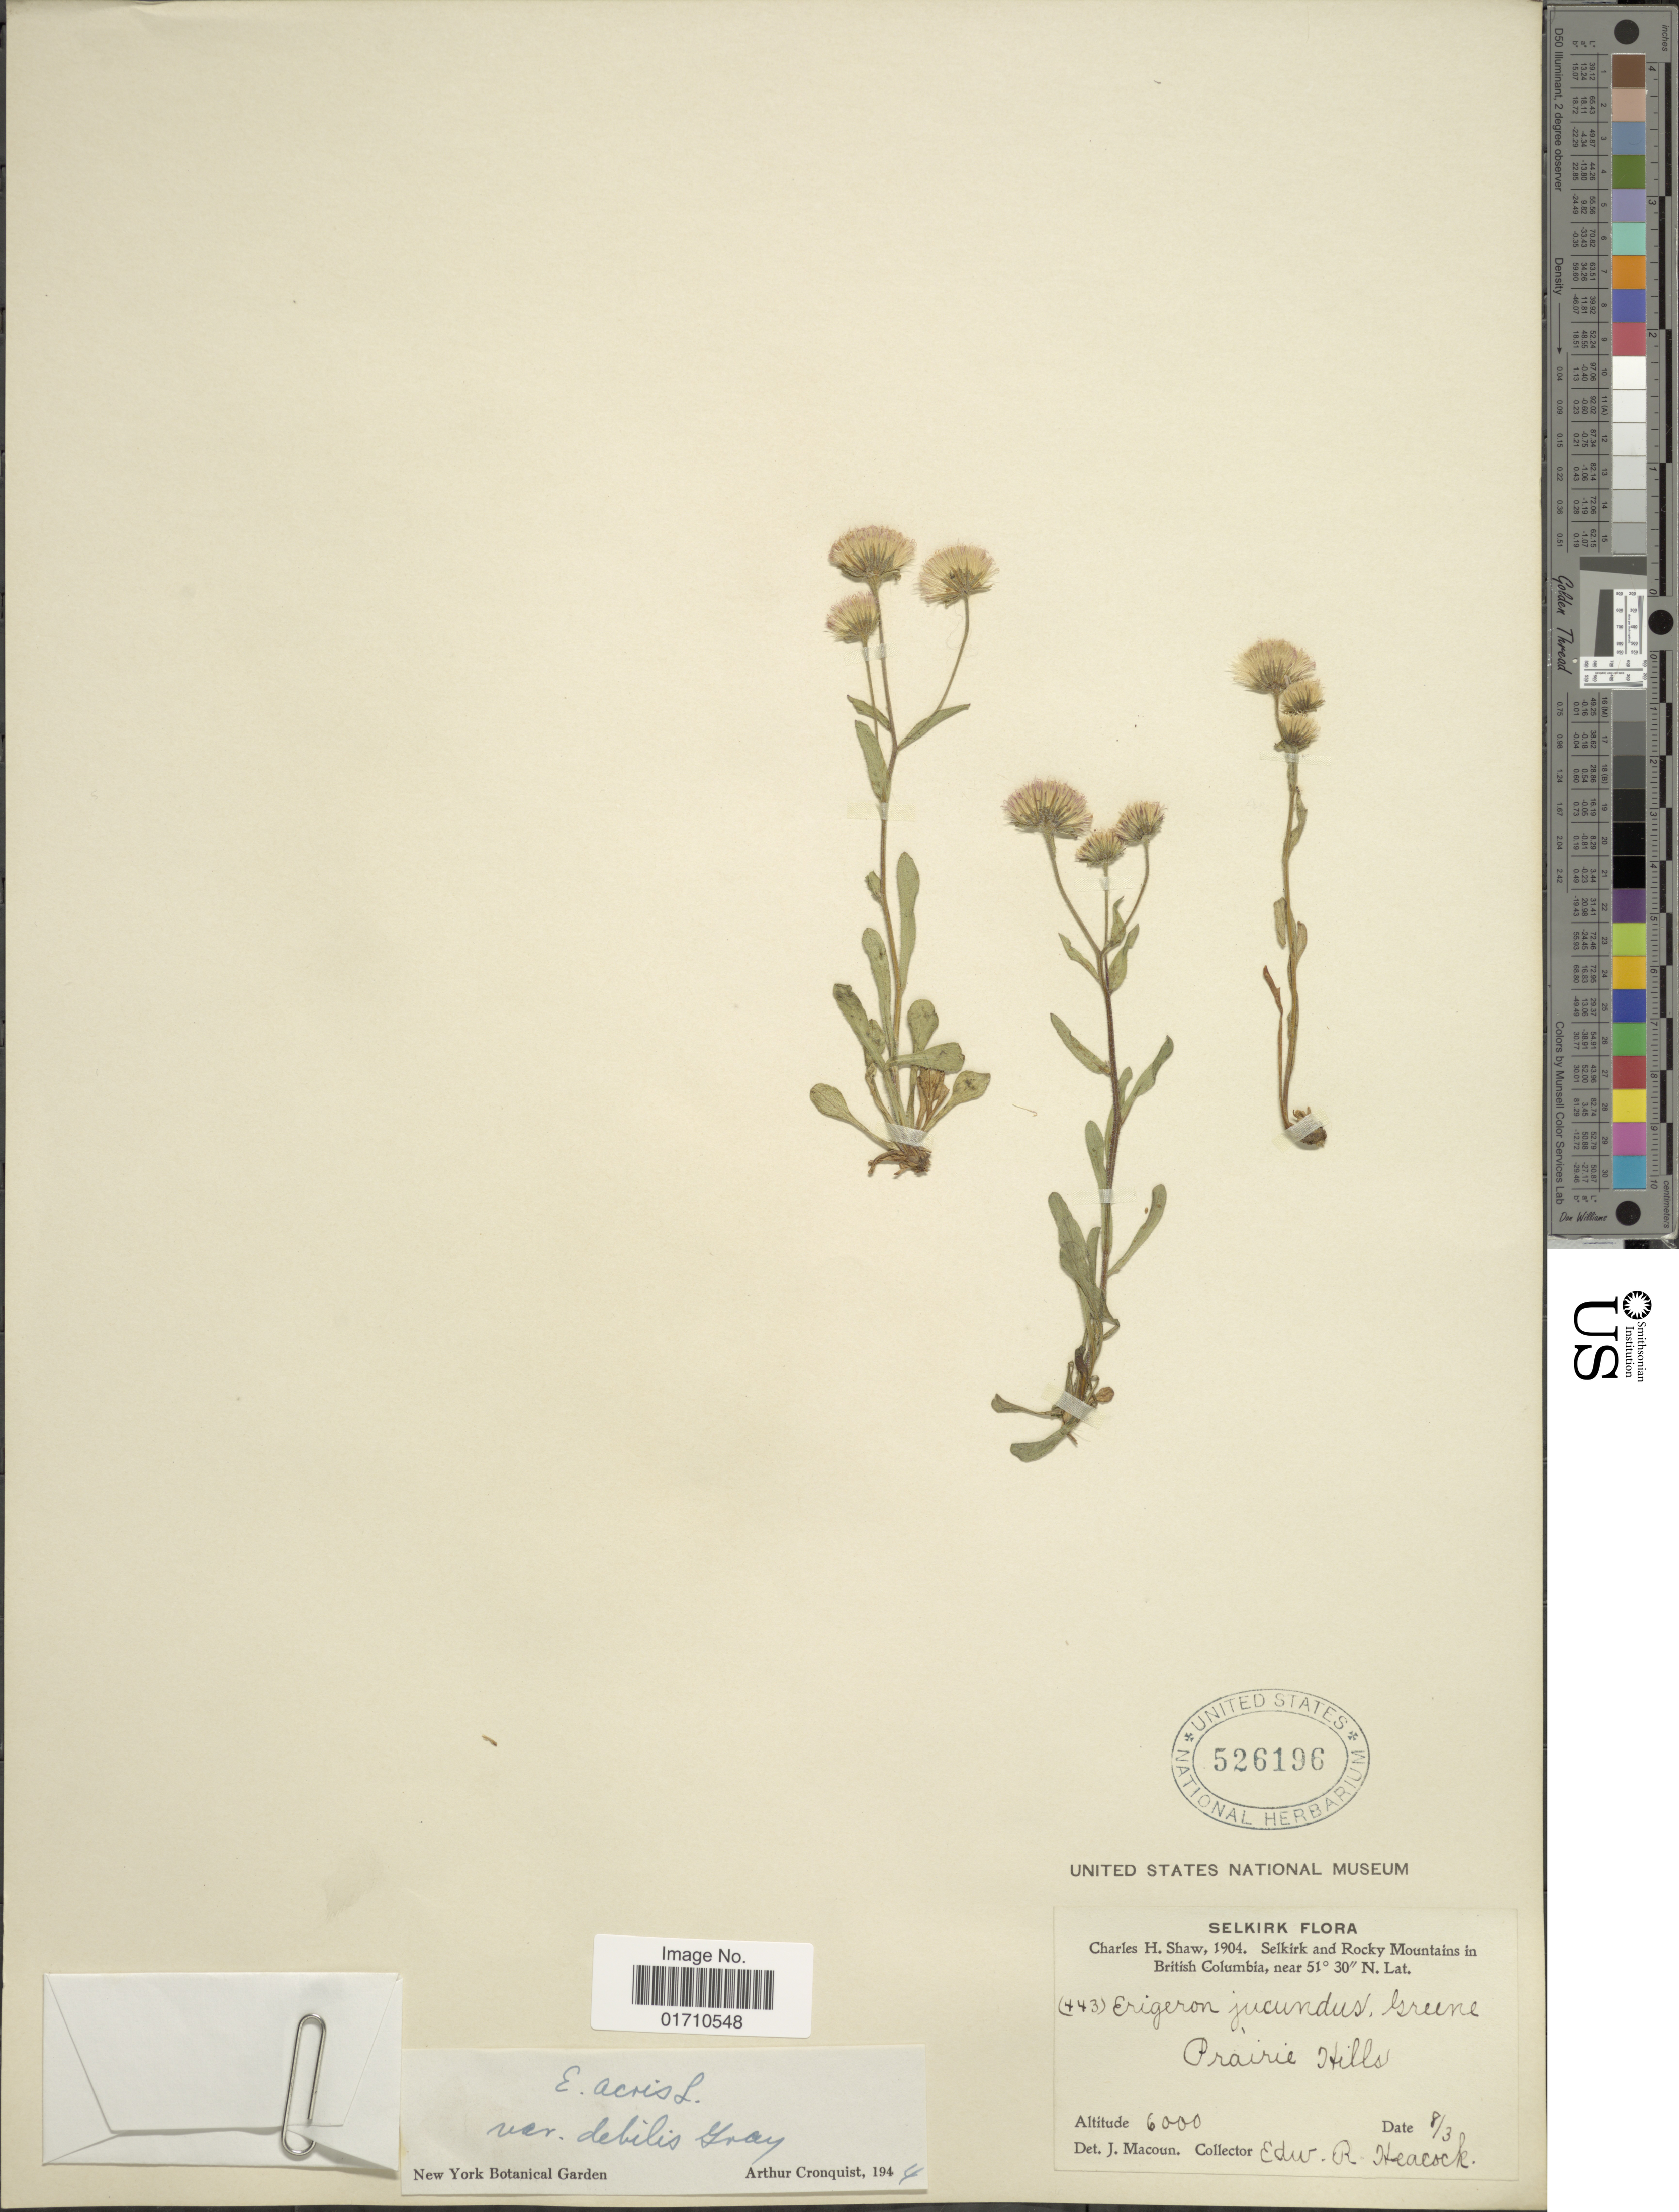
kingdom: Plantae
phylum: Tracheophyta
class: Magnoliopsida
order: Asterales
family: Asteraceae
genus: Erigeron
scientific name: Erigeron acris var. debilis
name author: A. Gray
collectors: E. Heacock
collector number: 443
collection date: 1904-03-08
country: Canada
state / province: British Columbia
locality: Selkirk and Rocky Mountains, In British Columbia, Prairie Valley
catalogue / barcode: US 526196